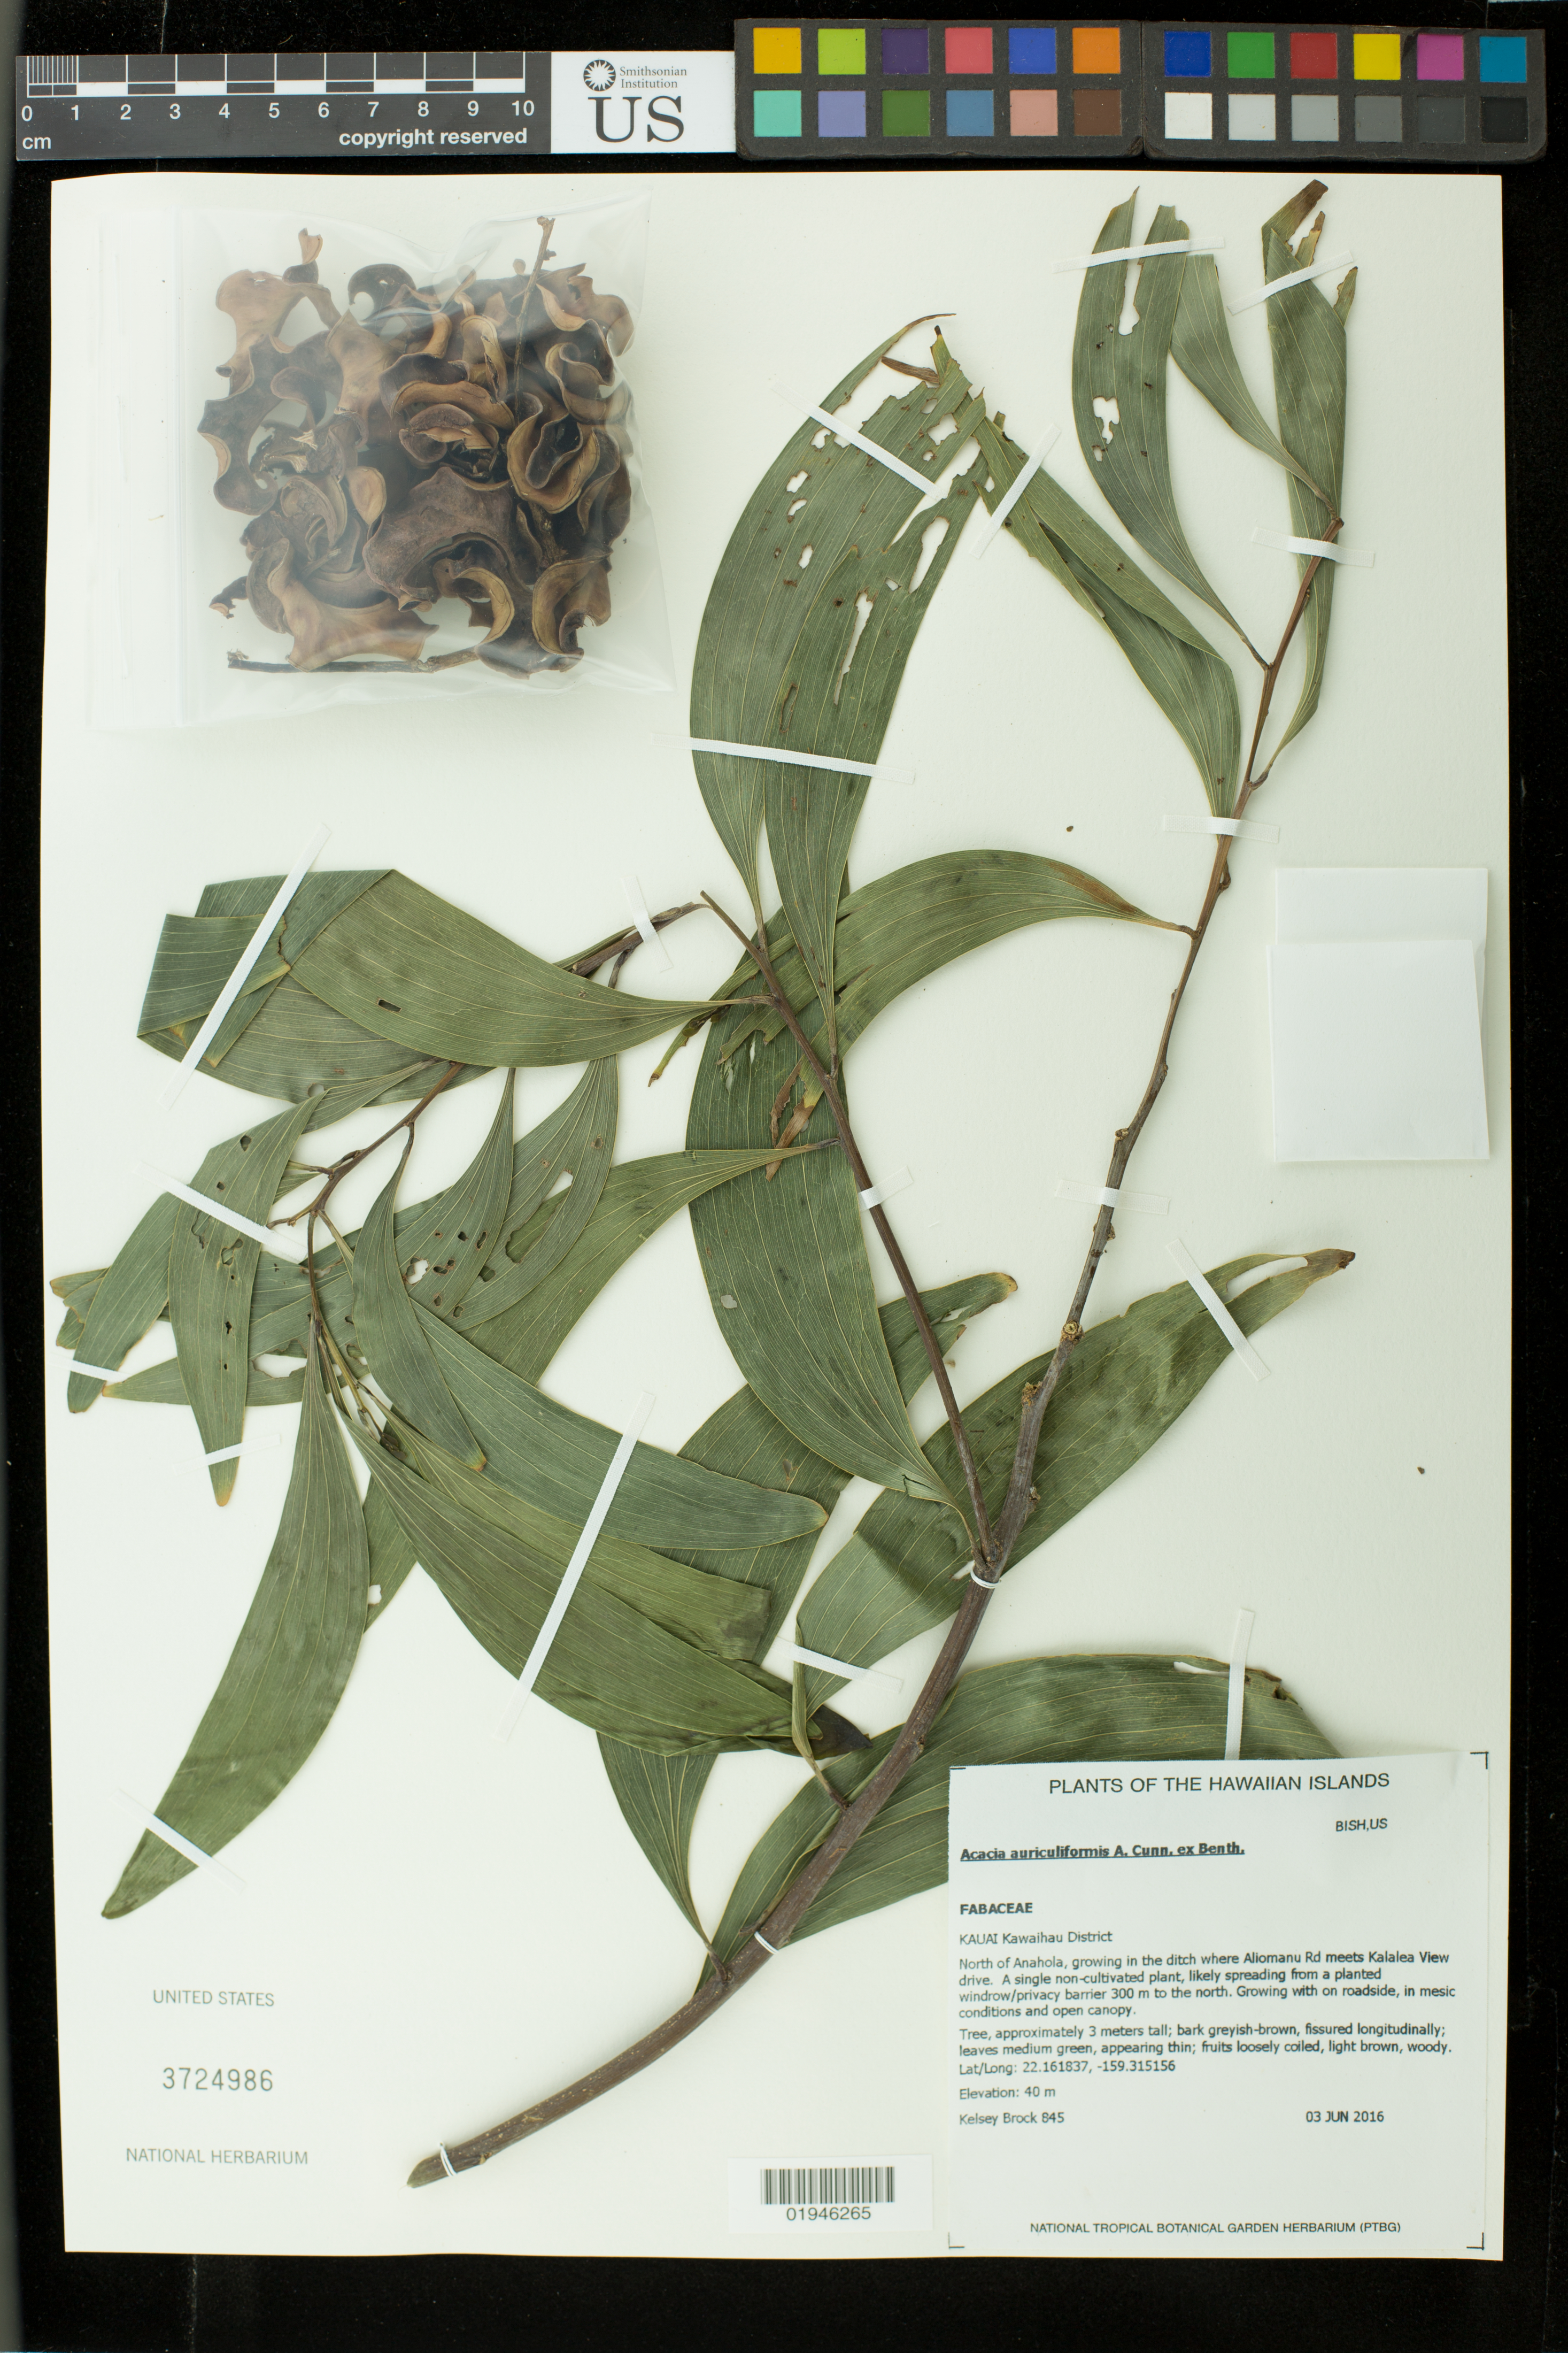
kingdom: Plantae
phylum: Tracheophyta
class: Magnoliopsida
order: Fabales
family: Fabaceae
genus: Acacia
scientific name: Acacia auriculiformis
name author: A. Cunn. ex Benth.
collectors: K. Brock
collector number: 845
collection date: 2016-06-03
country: United States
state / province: Hawaii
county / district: Kauai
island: Kaua'i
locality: Kawaihau District, North of Anahola, growing in the ditch where Aliomanu Rd. meets Kalalea View Drive.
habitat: Roadside, in mesic conditions and open canopy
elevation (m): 40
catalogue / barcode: US 3724986